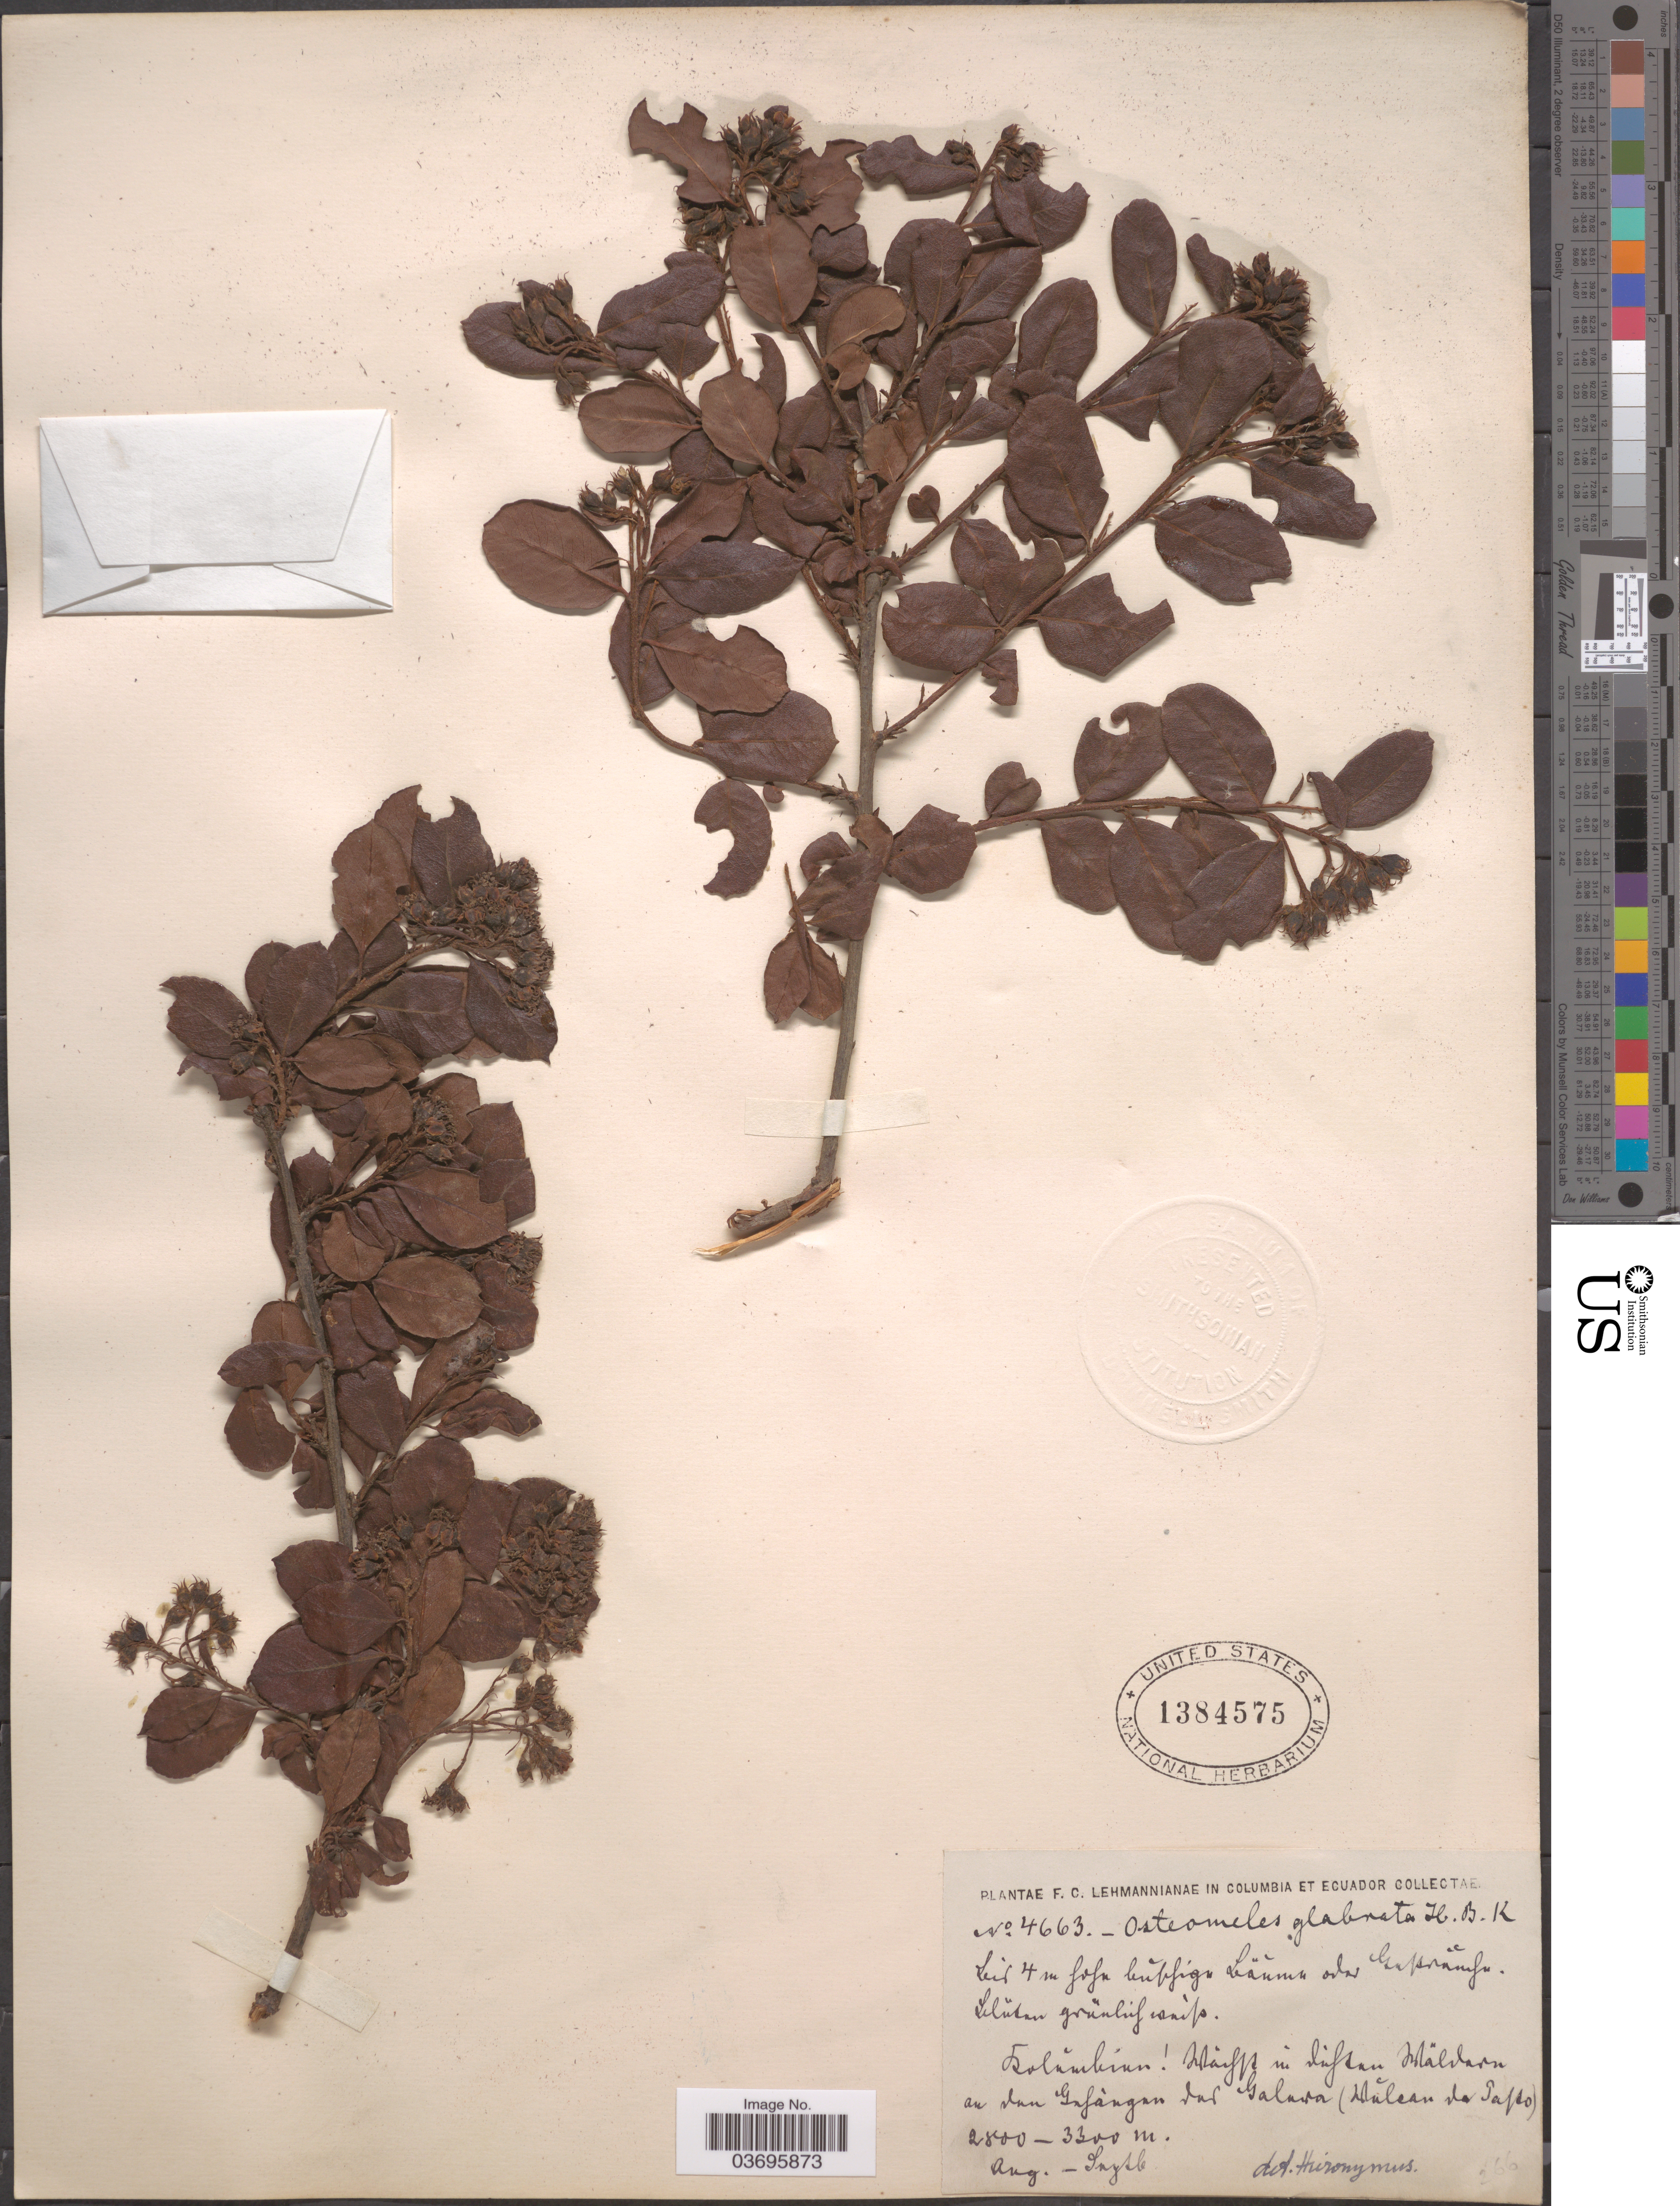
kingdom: Plantae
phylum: Tracheophyta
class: Magnoliopsida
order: Rosales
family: Rosaceae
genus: Hesperomeles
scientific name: Hesperomeles glabrata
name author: Kunth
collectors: F. C. Lehmann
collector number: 4663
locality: Columbia et Ecuador. [illegible text].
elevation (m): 2800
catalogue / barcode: US 1384575